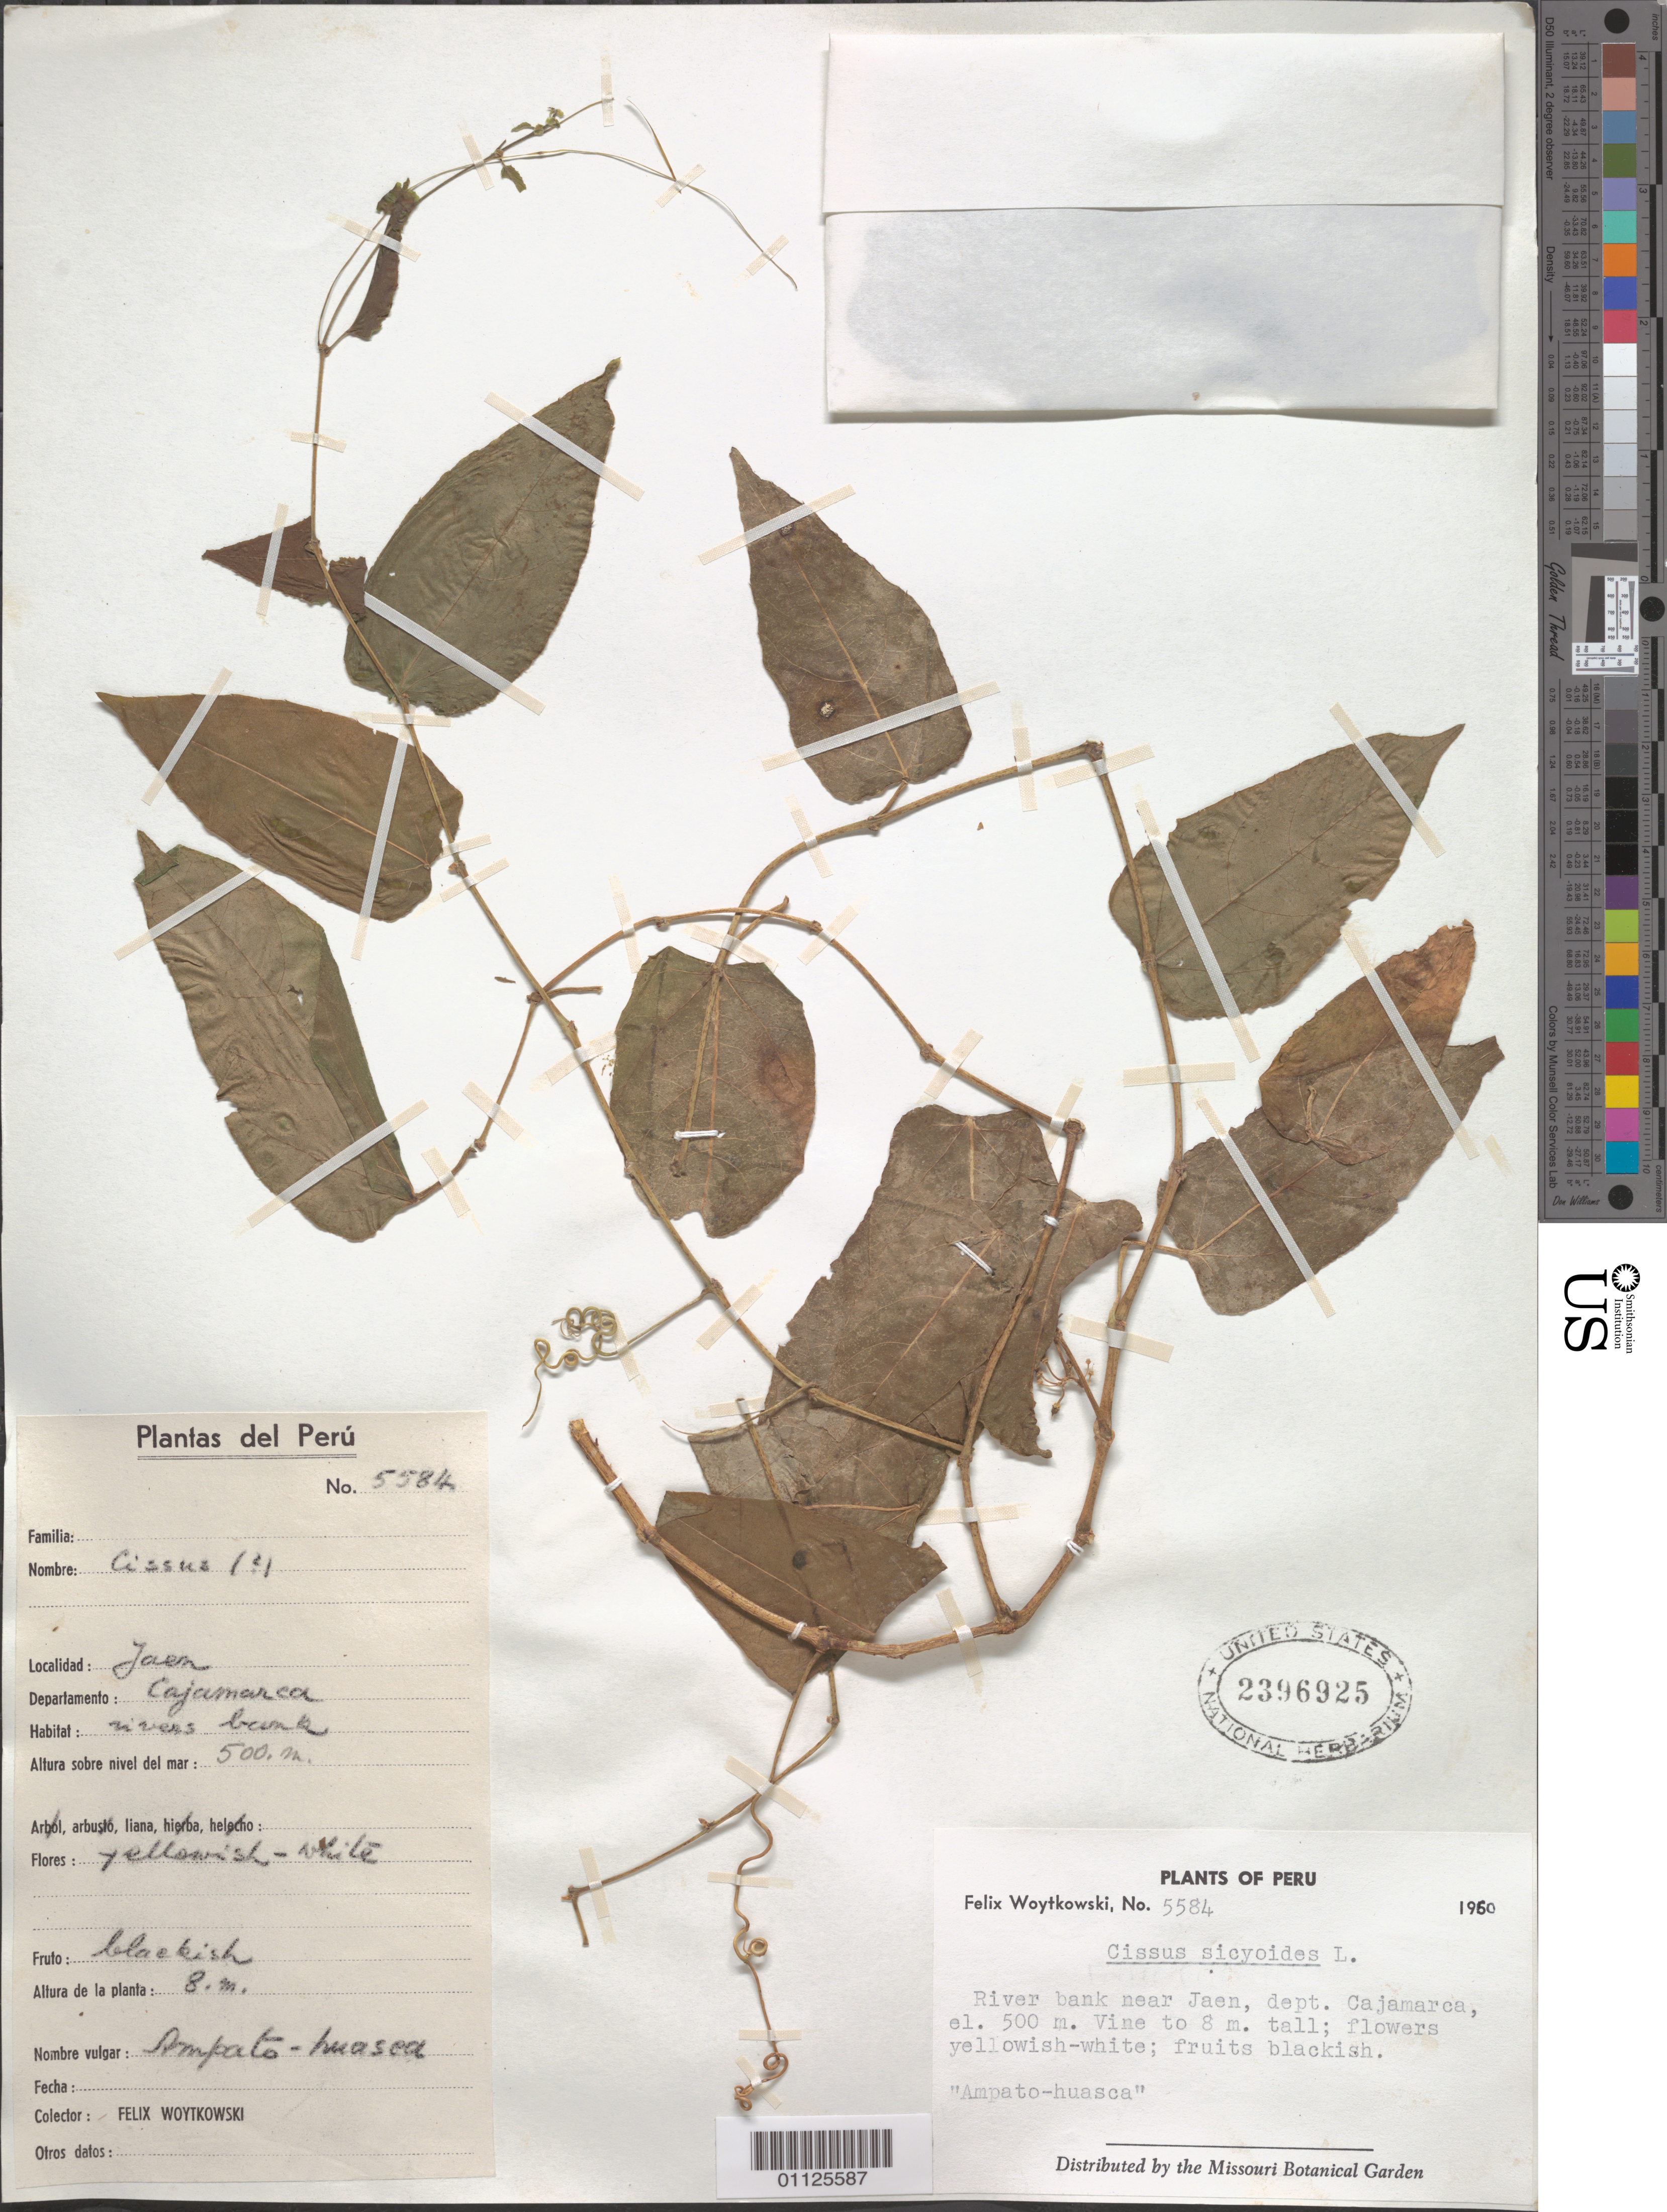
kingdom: Plantae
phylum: Tracheophyta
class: Magnoliopsida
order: Vitales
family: Vitaceae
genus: Cissus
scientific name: Cissus verticillata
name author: (L.) Nicolson & C.E. Jarvis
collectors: F. Woytkowski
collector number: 5584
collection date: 1960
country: Peru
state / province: Cajamarca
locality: Near Jaen.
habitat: River bank, vine.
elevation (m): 500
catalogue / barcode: US 2396925